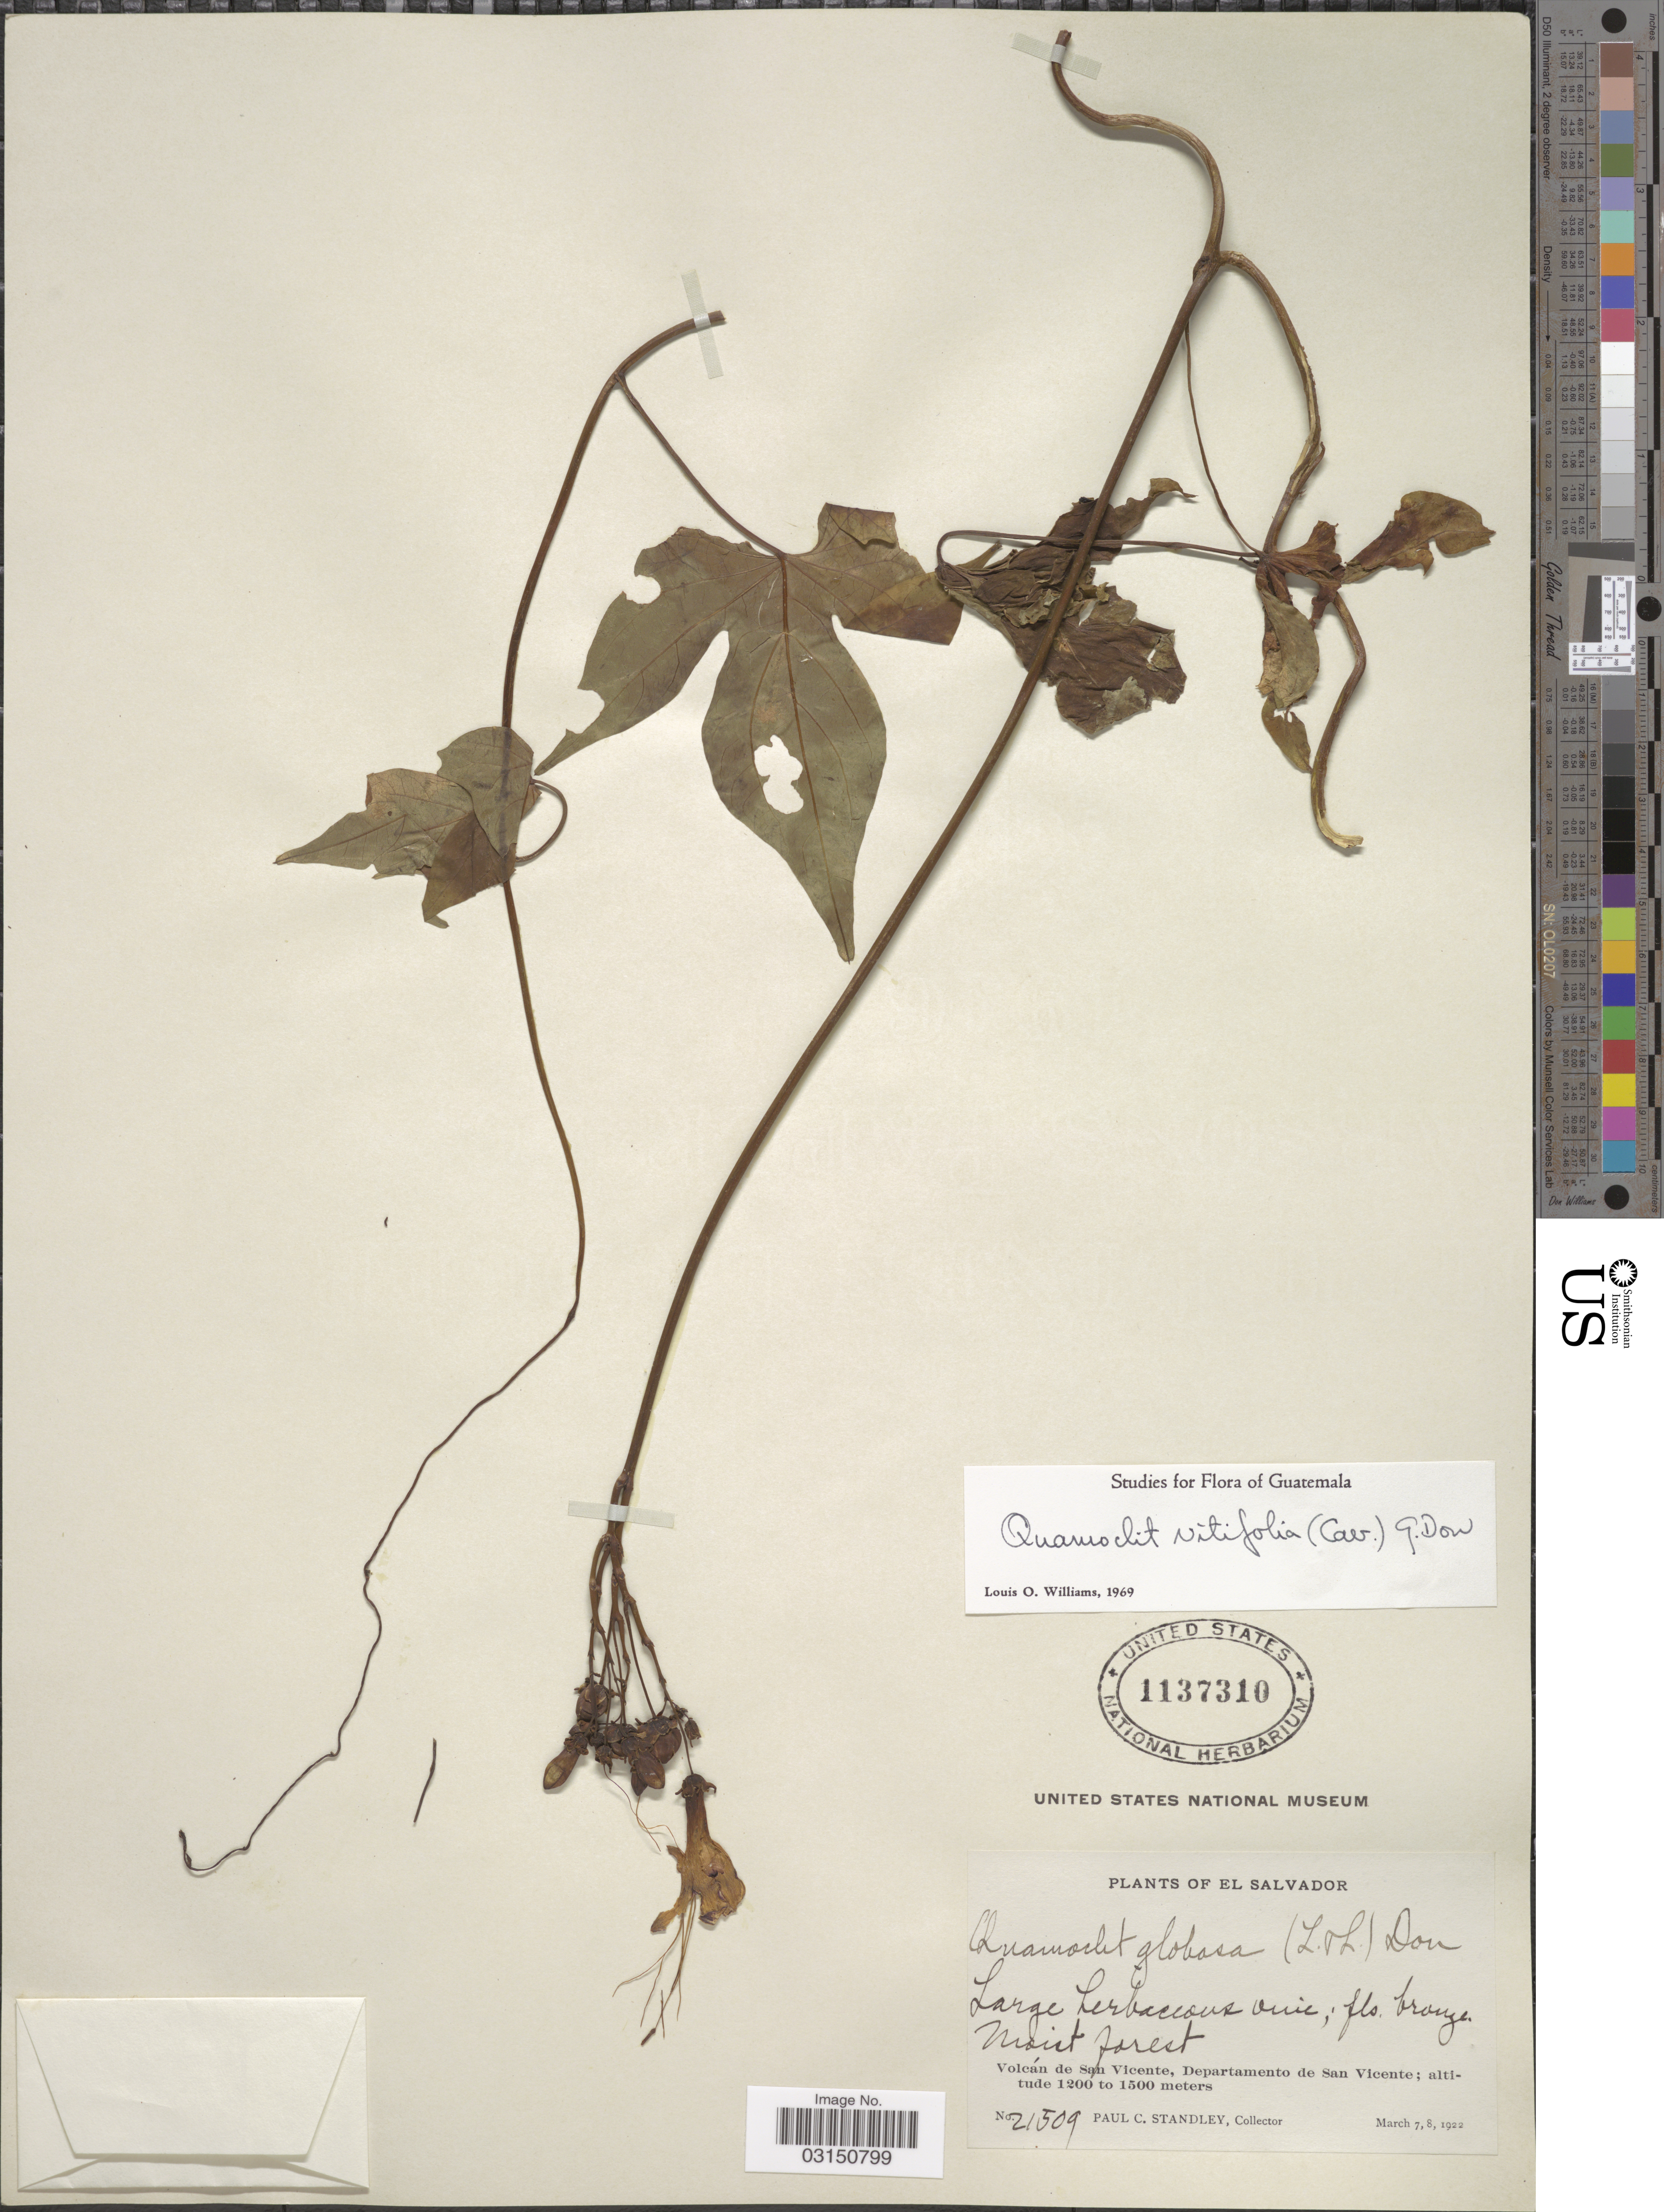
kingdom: Plantae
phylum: Tracheophyta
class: Magnoliopsida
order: Solanales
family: Convolvulaceae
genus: Ipomoea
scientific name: Ipomoea neei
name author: (Spreng.) O'Donell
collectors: P. C. Standley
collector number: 21509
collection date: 1922-03-07/1922-03-08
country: El Salvador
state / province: San Vincente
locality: Volcán de San Vicente, Departamento de San Vicente.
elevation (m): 1200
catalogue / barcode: US 1137310